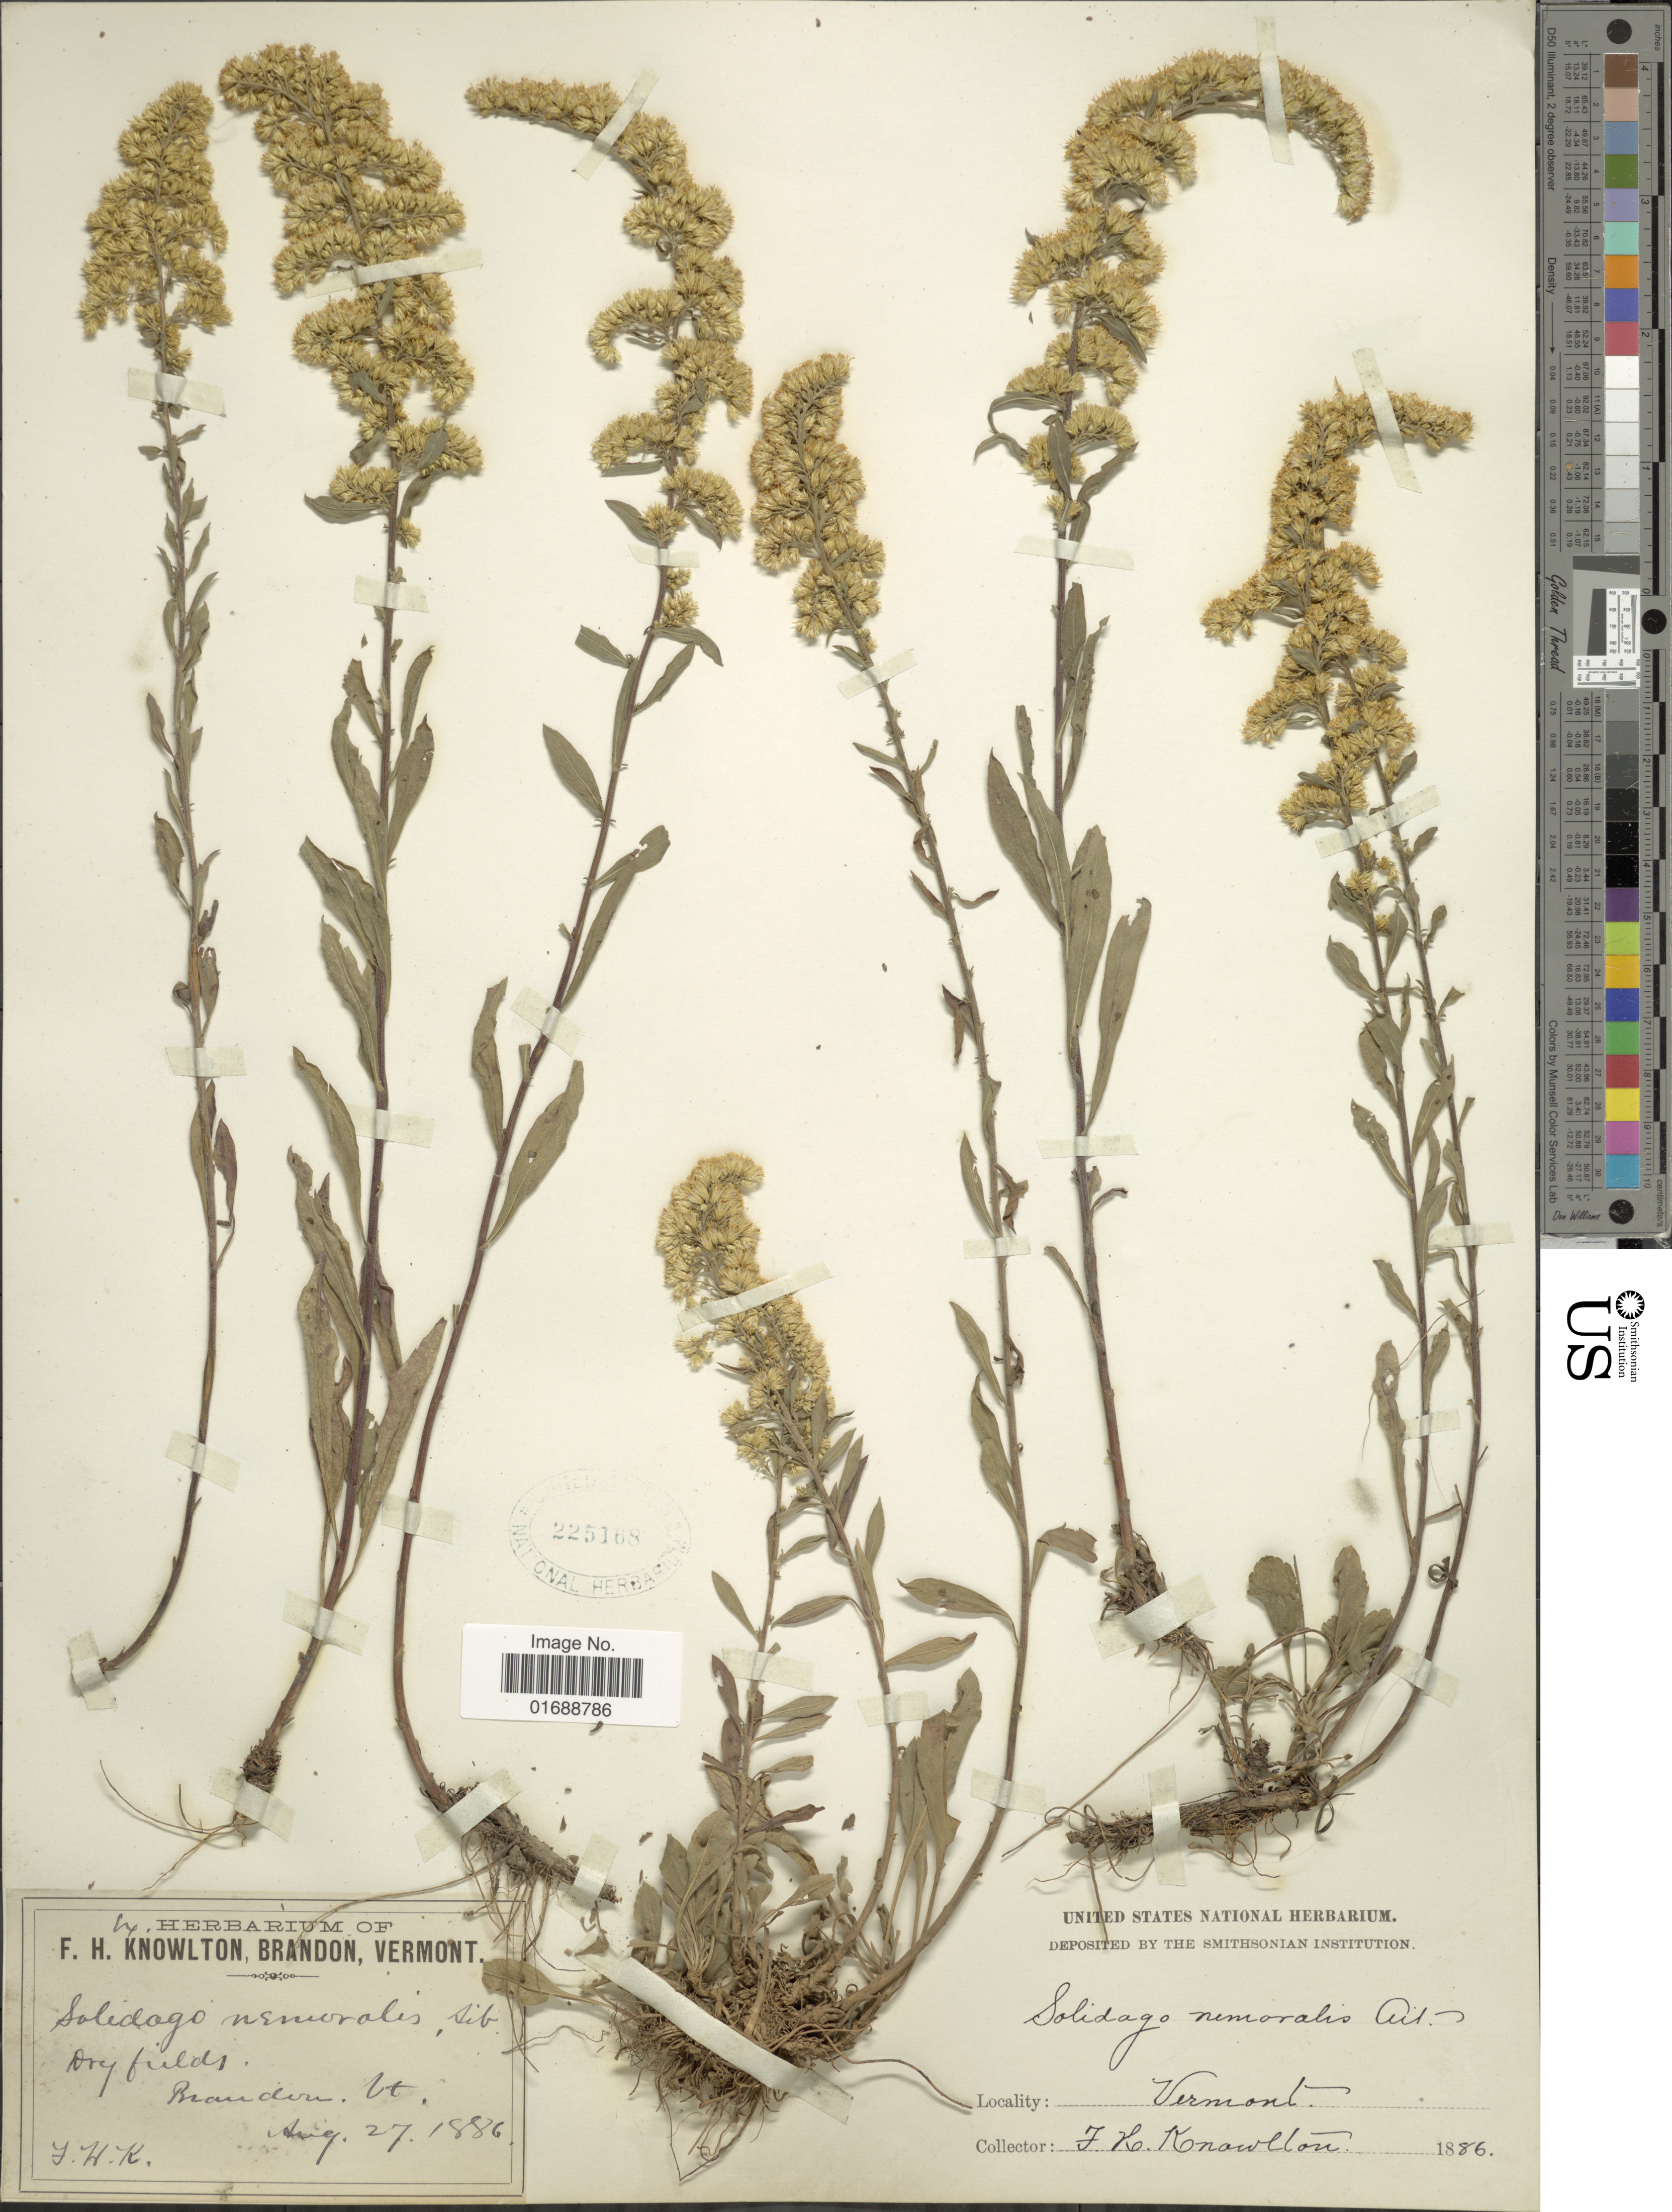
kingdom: Plantae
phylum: Tracheophyta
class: Magnoliopsida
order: Asterales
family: Asteraceae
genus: Solidago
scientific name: Solidago nemoralis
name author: Aiton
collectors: F. H. Knowlton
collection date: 1886-08-27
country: United States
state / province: Vermont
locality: Brandon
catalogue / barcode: US 225168